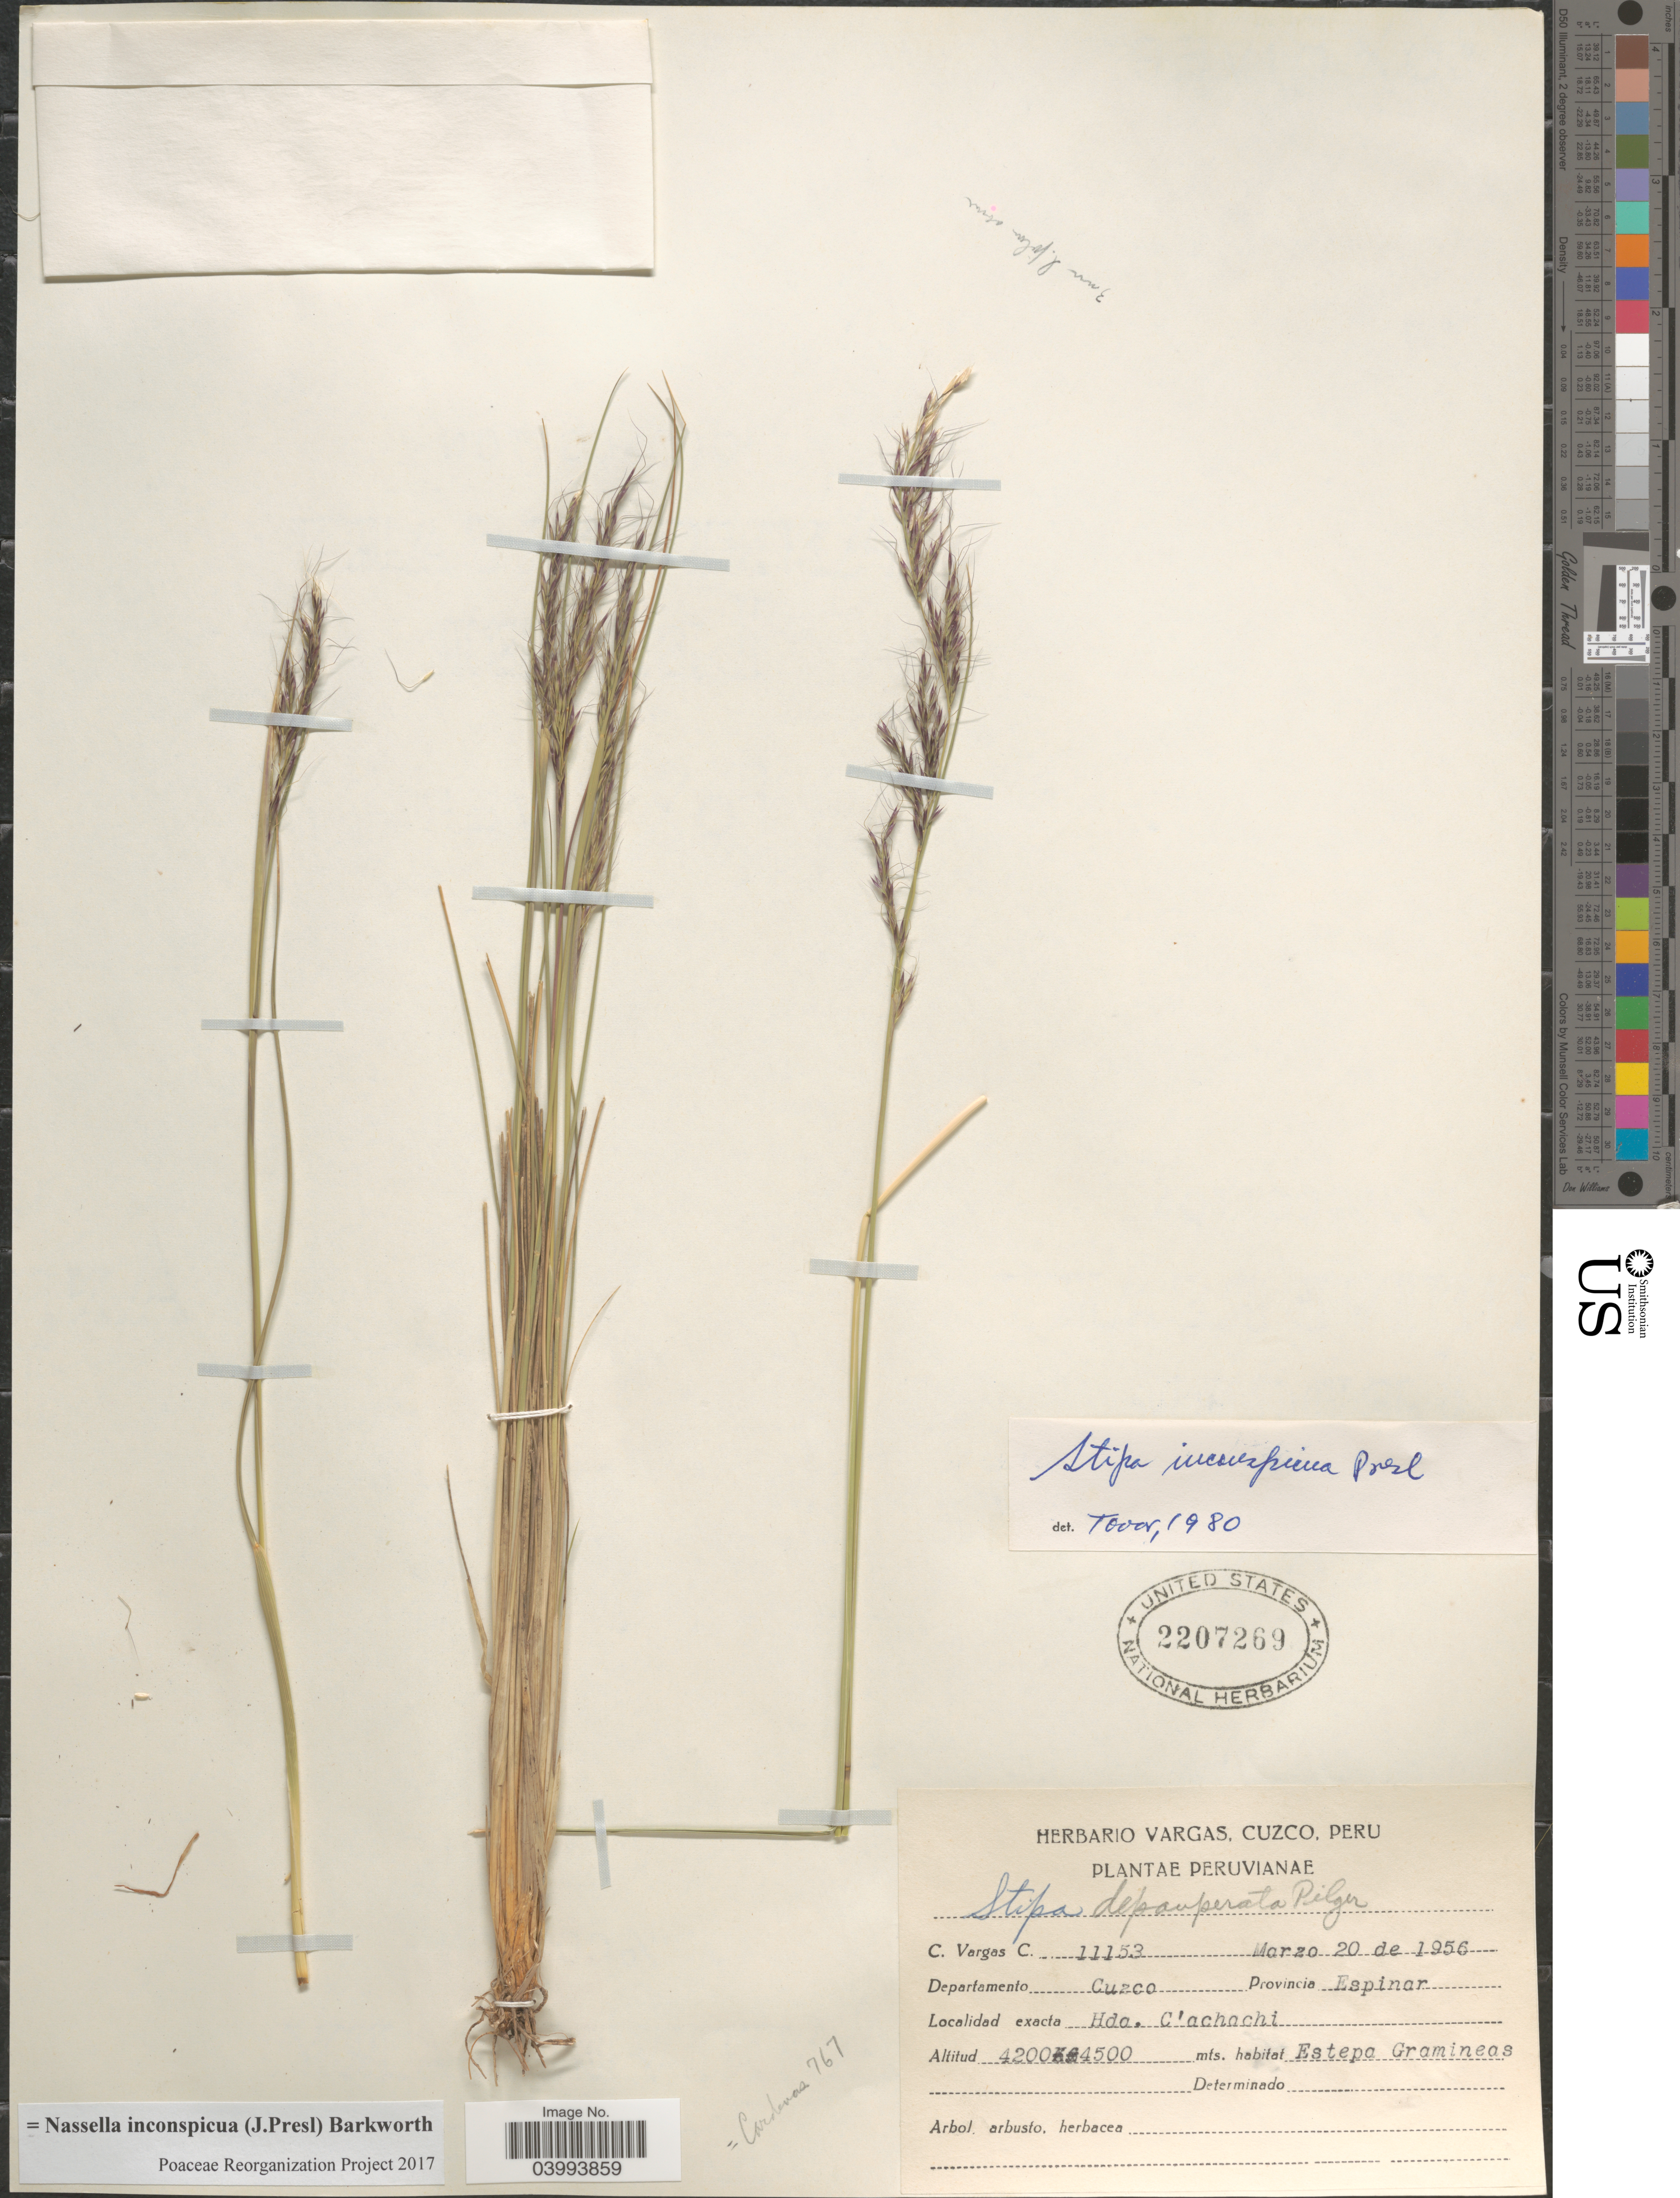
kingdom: Plantae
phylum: Tracheophyta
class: Liliopsida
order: Poales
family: Poaceae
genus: Nassella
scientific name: Nassella inconspicua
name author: (J. Presl) Barkworth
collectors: C. Vargas Calderón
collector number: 1153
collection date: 1956-03-20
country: Peru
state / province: Cusco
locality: Departamento Cuzco. Provincia Espinar. Hda. C'achachi.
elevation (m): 4200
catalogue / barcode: US 2207269